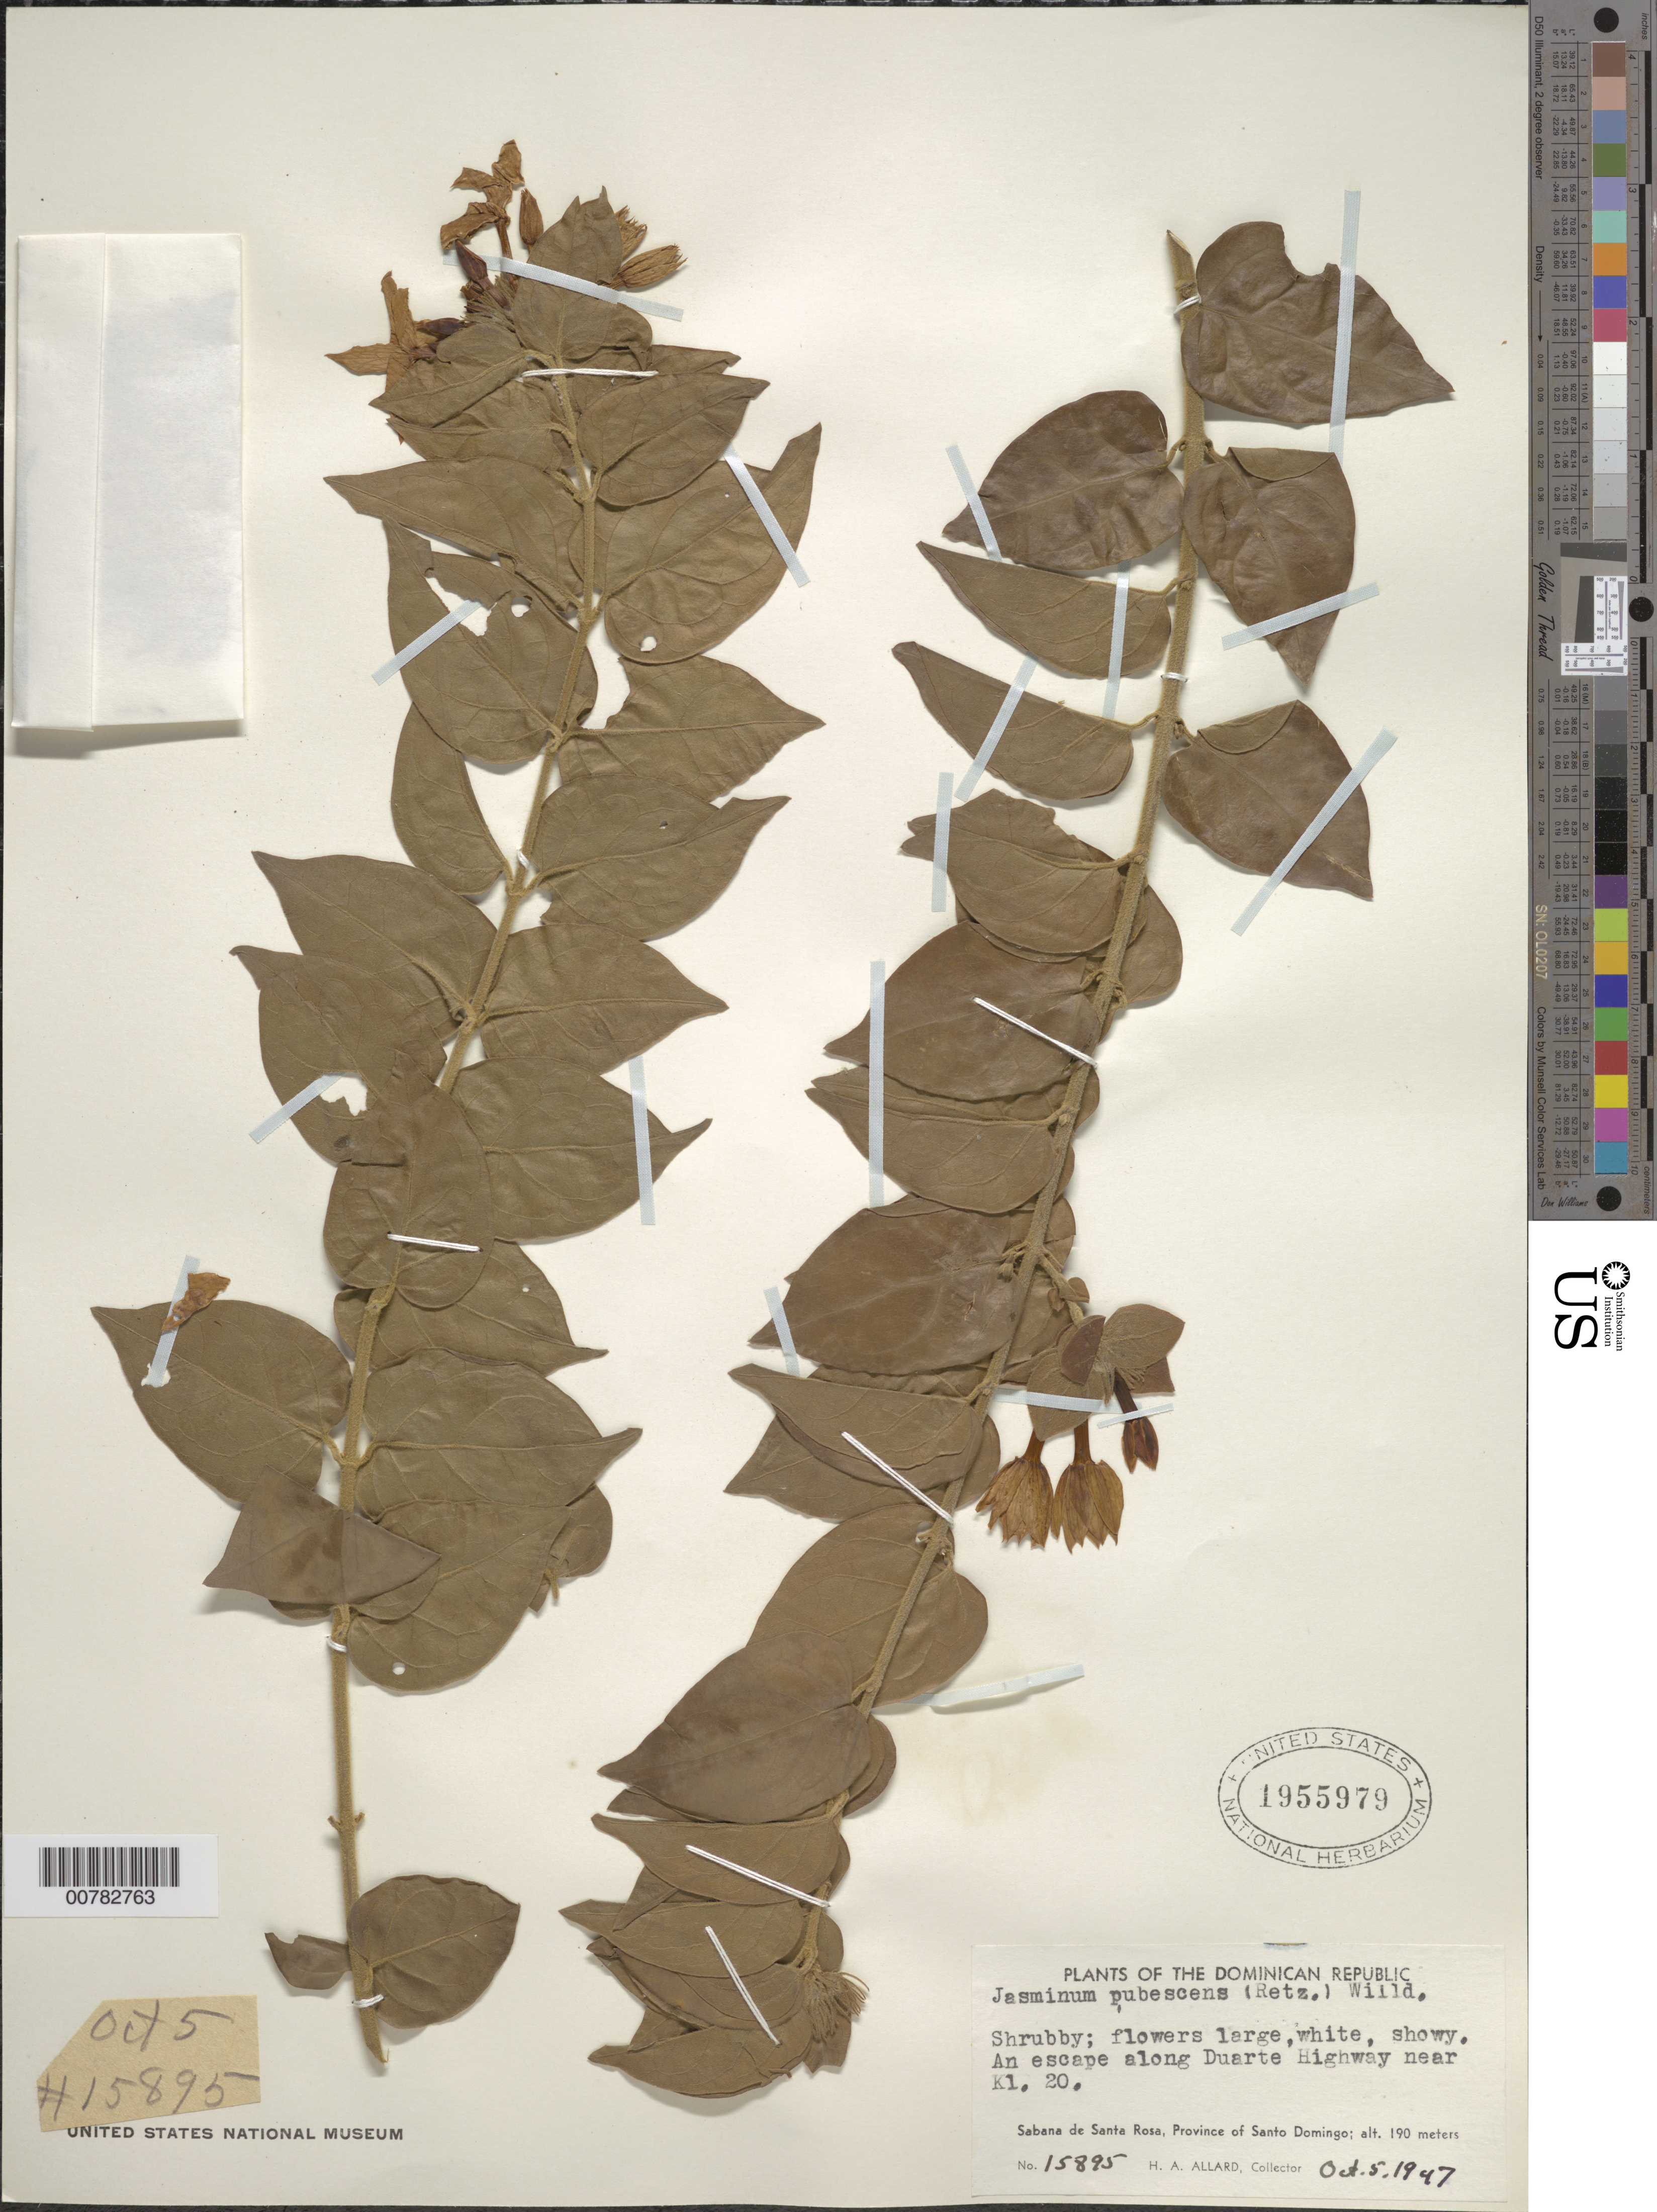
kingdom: Plantae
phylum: Tracheophyta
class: Magnoliopsida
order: Lamiales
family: Oleaceae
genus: Jasminum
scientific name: Jasminum multiflorum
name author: (Burm. f.) Andrews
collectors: H. A. Allard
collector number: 15895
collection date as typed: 05 Oct 1947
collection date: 1947-10-05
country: Dominican Republic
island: Hispaniola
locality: Province of Santo Domingo, Sabana de Santa Rosa, an escape along Duarte Highway near K1.20.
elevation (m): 190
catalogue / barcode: US 1955979